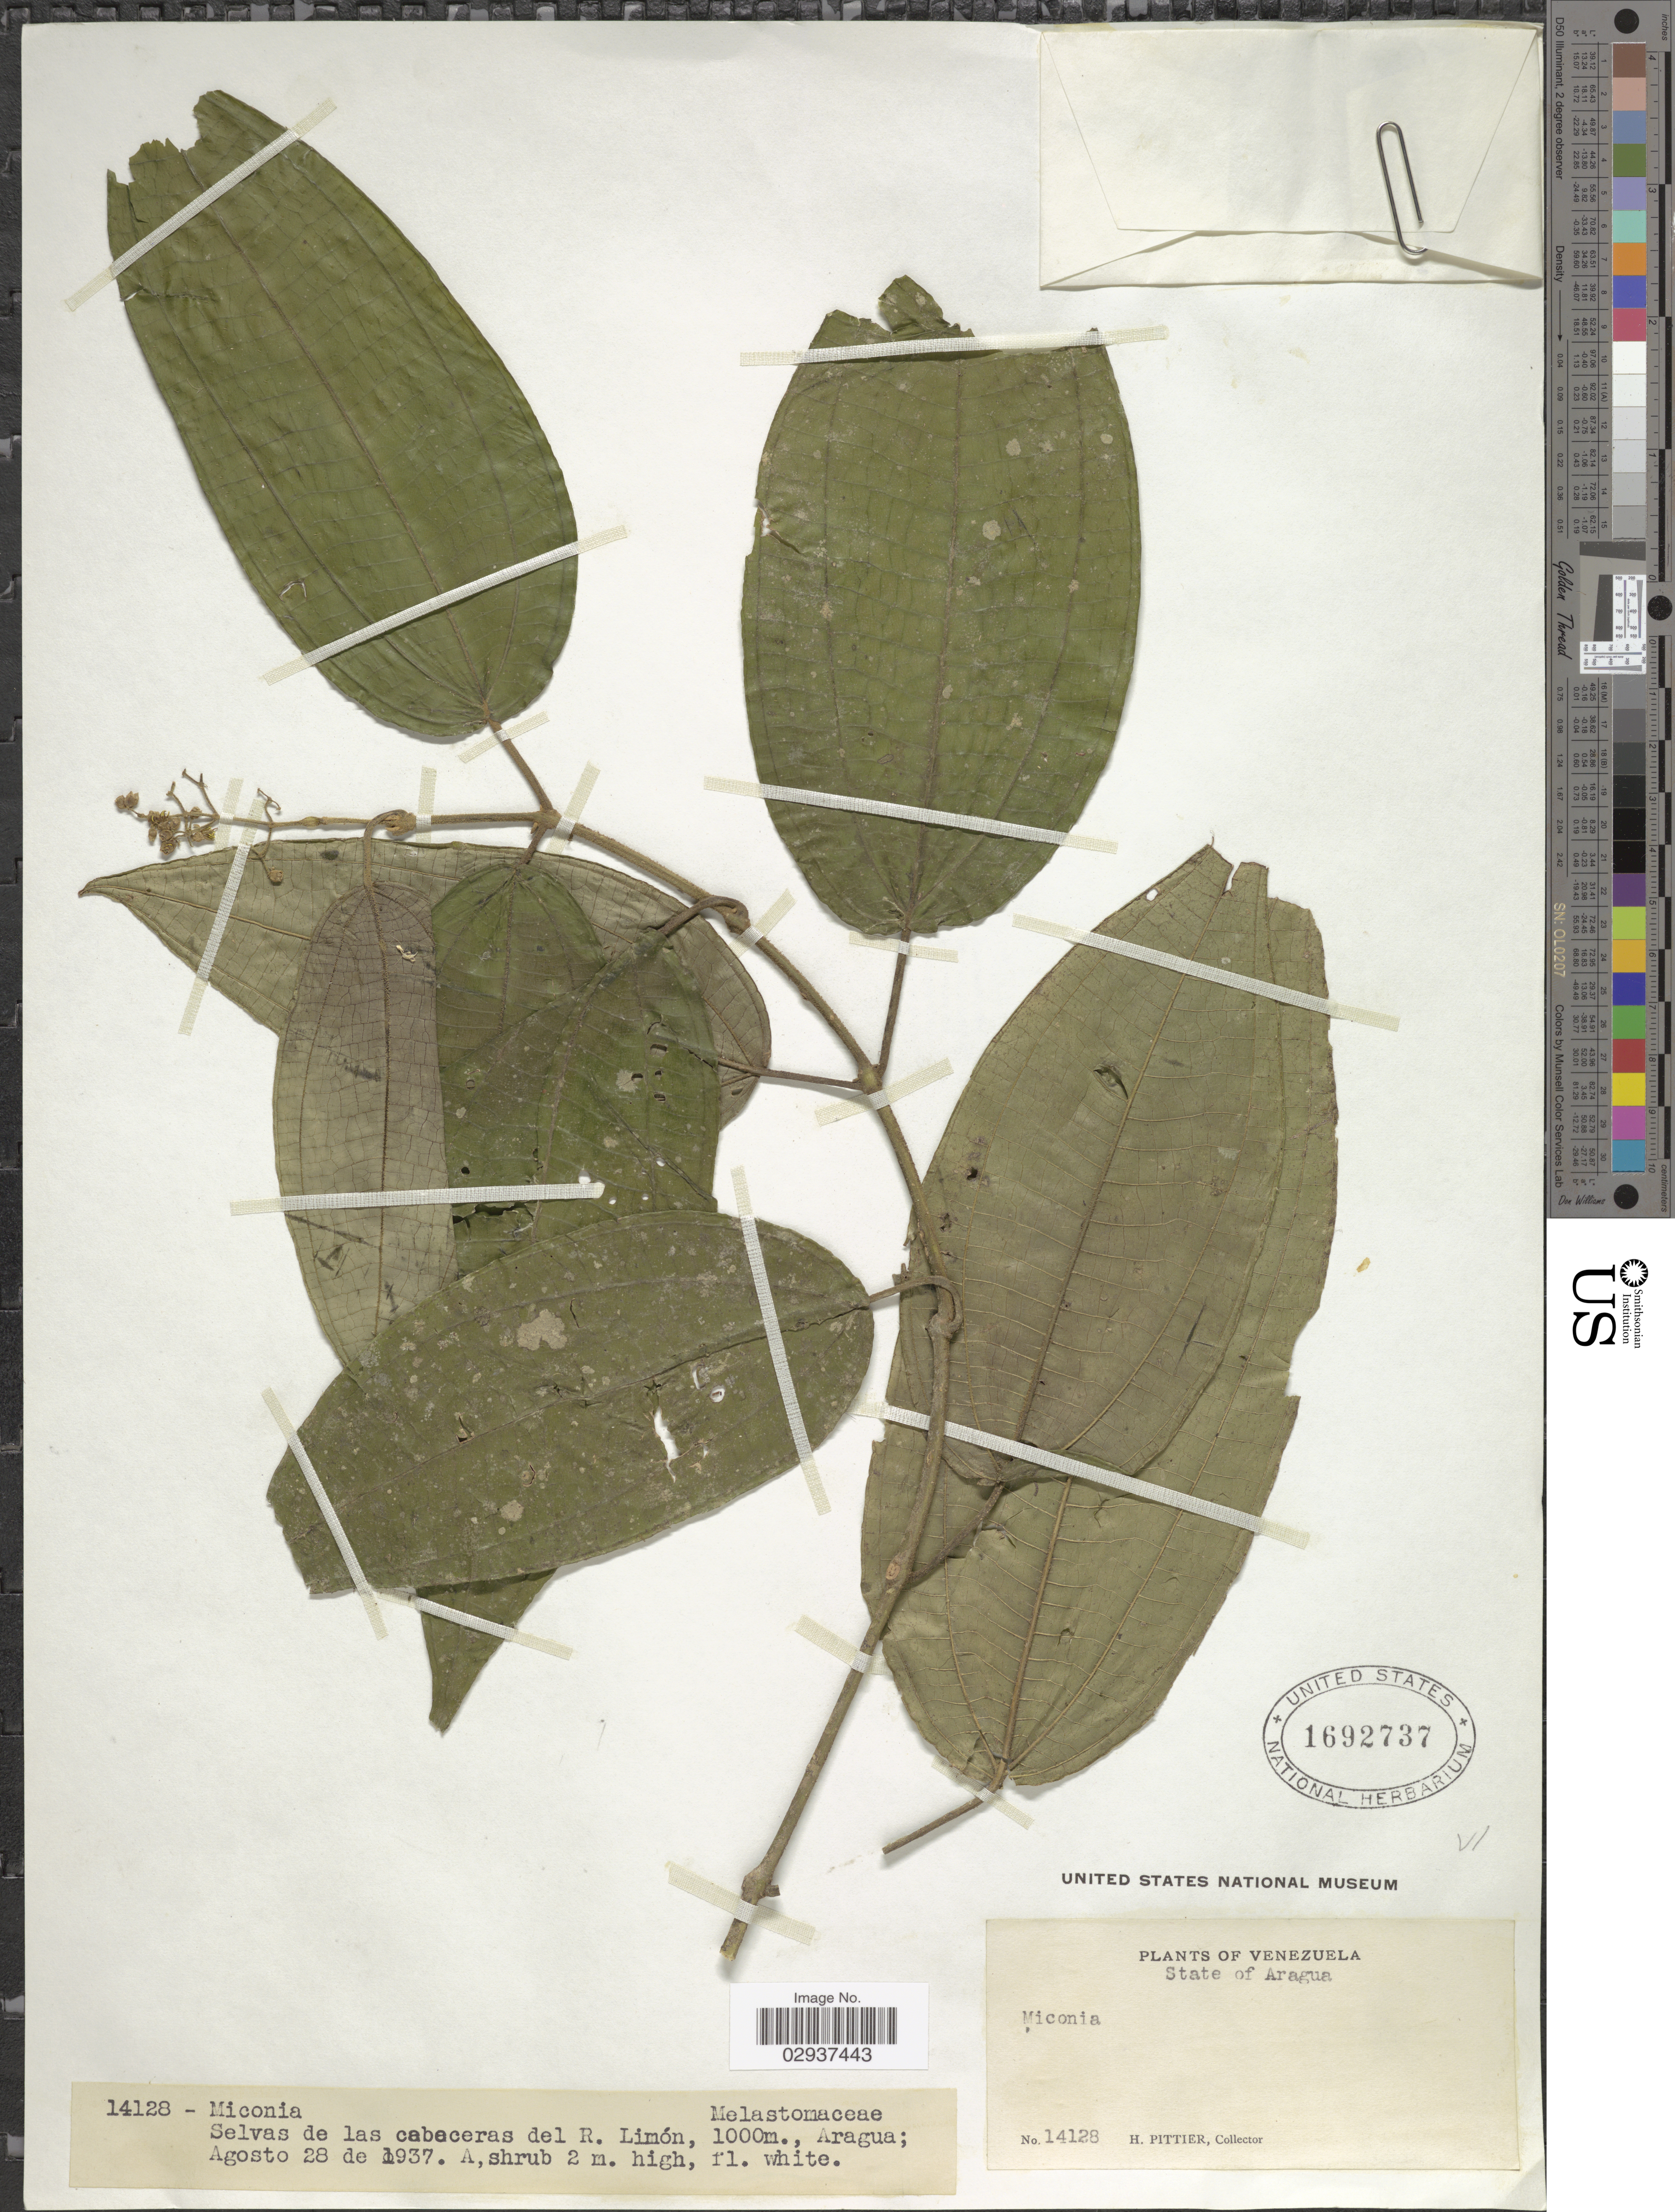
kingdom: Plantae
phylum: Tracheophyta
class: Magnoliopsida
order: Myrtales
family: Melastomataceae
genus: Miconia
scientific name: Miconia centrodesma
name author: Naudin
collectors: H. F. Pittier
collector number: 14128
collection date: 1937-08-28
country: Venezuela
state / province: Aragua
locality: Selvas de las cabeceras del R. Limón.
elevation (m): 1000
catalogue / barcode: US 1692737